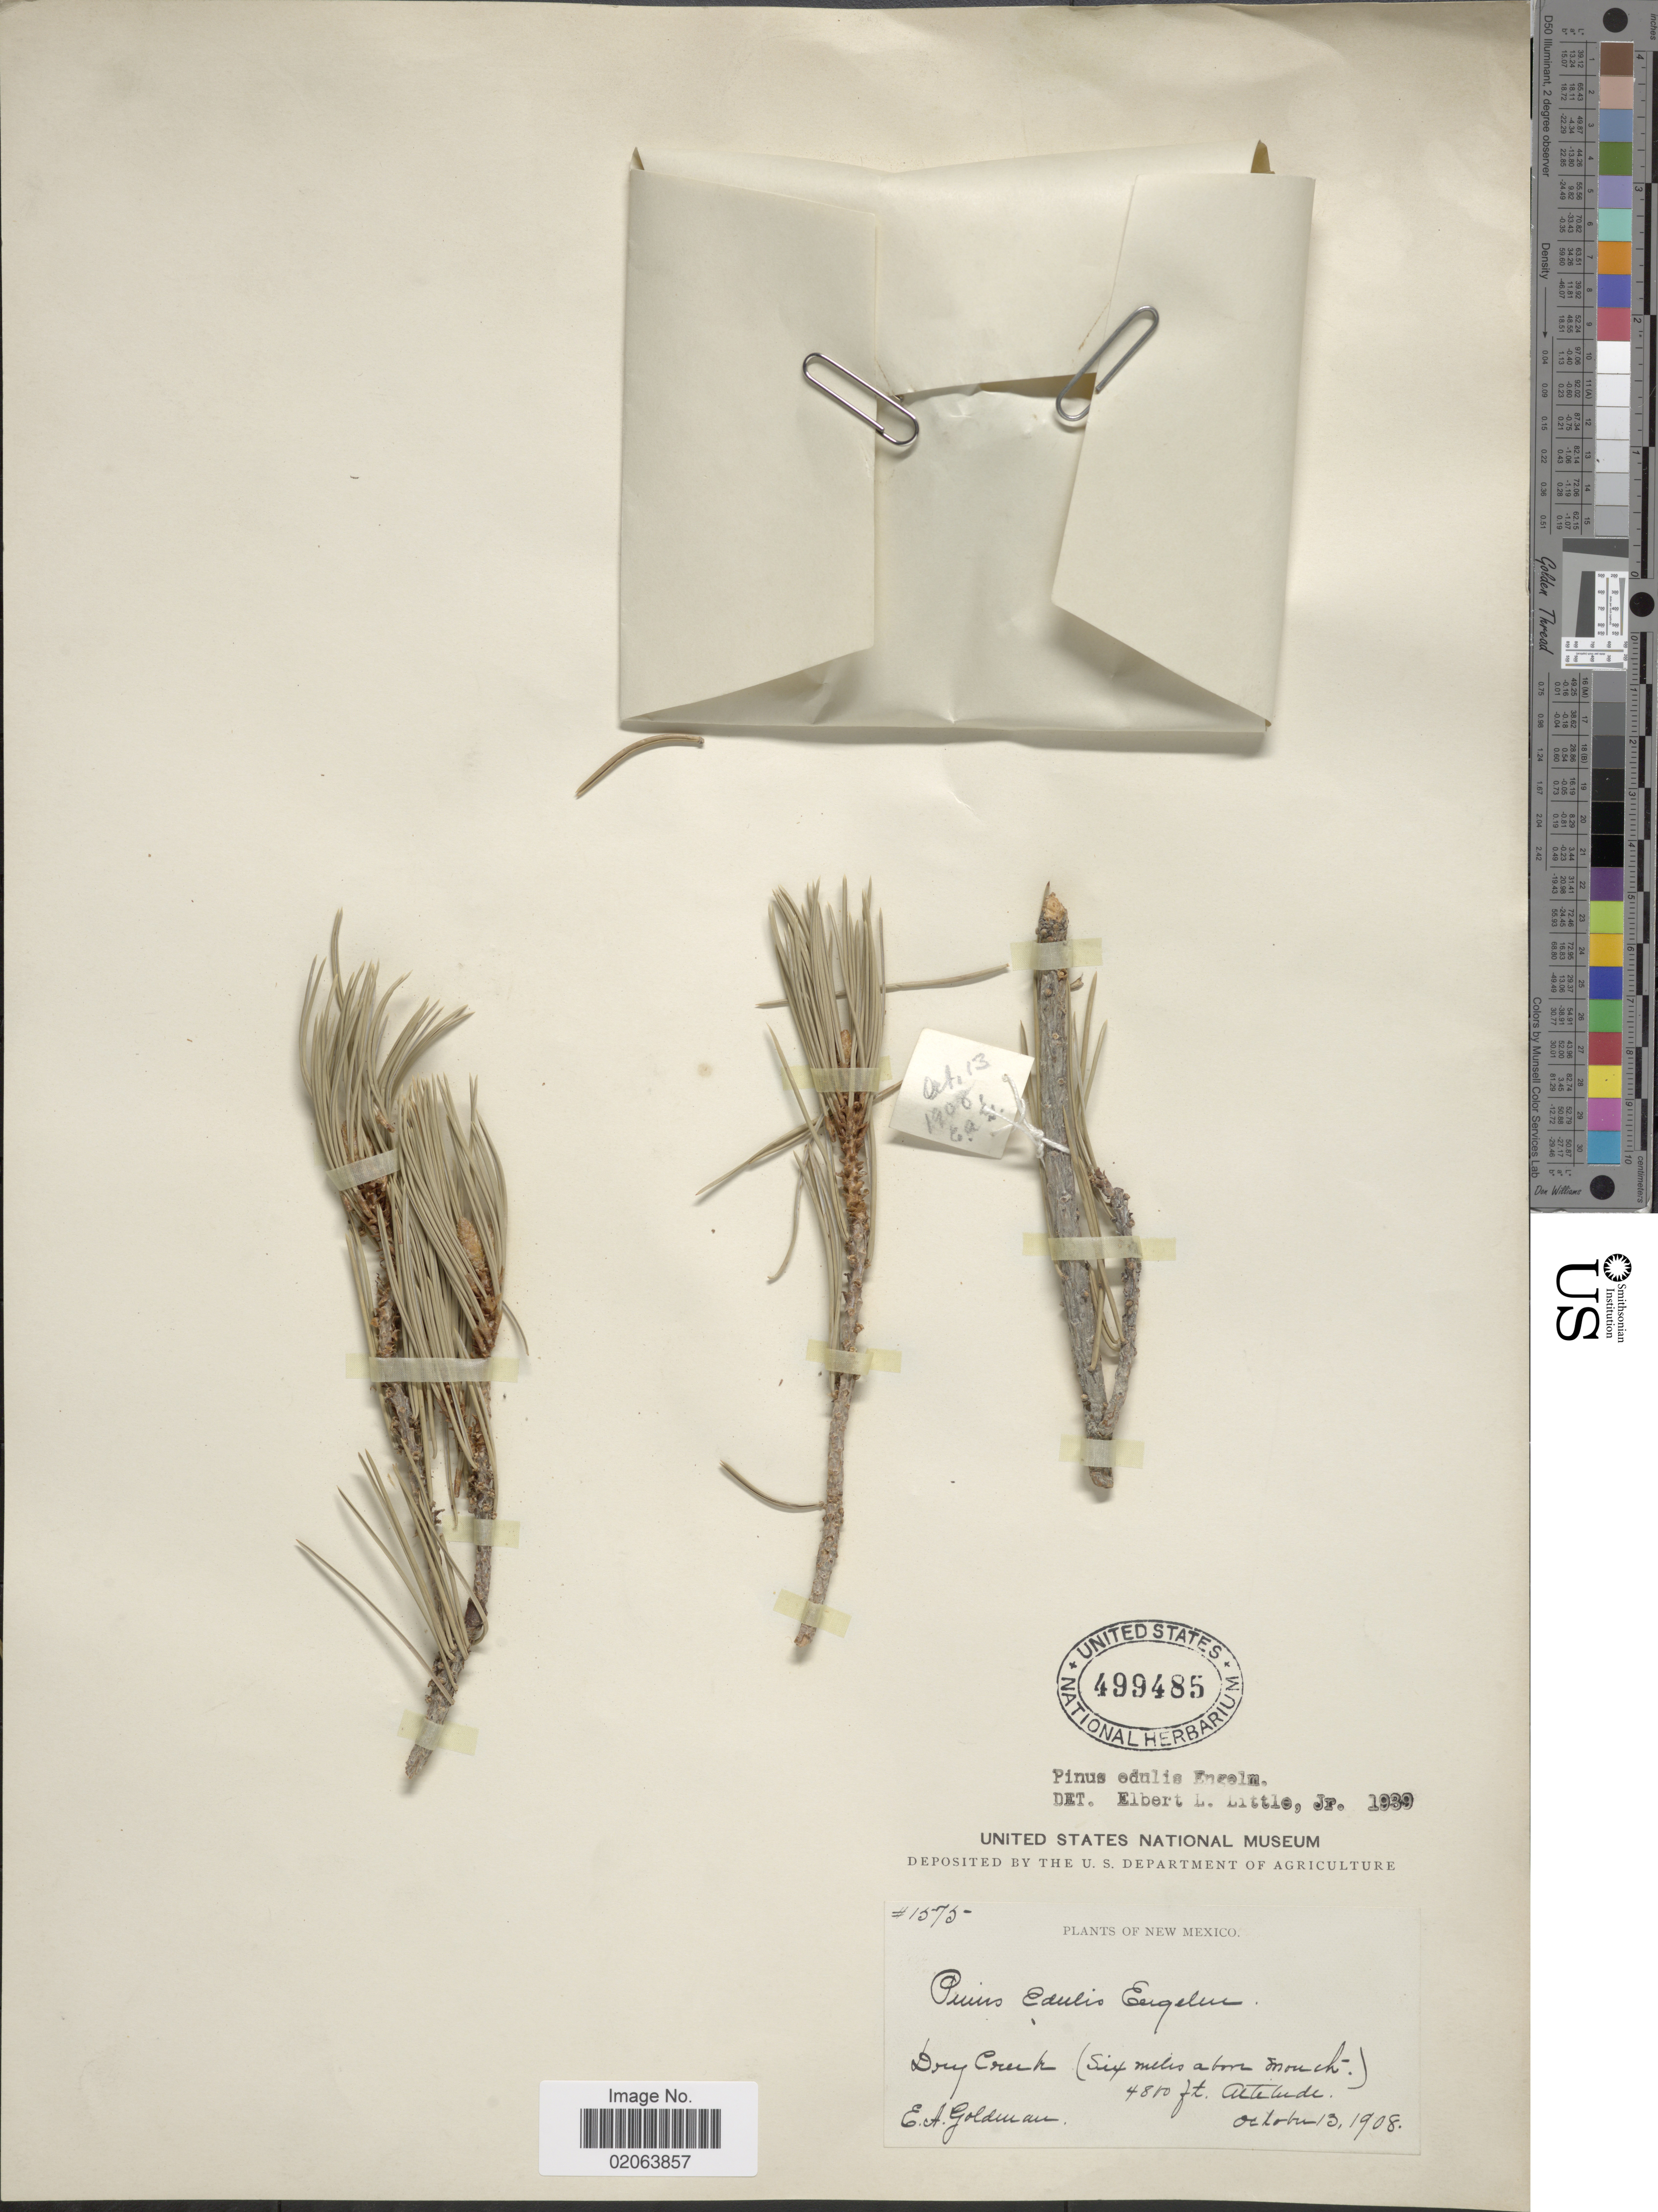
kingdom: Plantae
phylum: Tracheophyta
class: Pinopsida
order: Pinales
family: Pinaceae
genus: Pinus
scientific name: Pinus edulis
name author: Engelm.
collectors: E. A. Goldman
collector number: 1575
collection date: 1908-10-13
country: United States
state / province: New Mexico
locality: Dry Creek (Six miles above mouth)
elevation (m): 1463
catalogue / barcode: US 499485